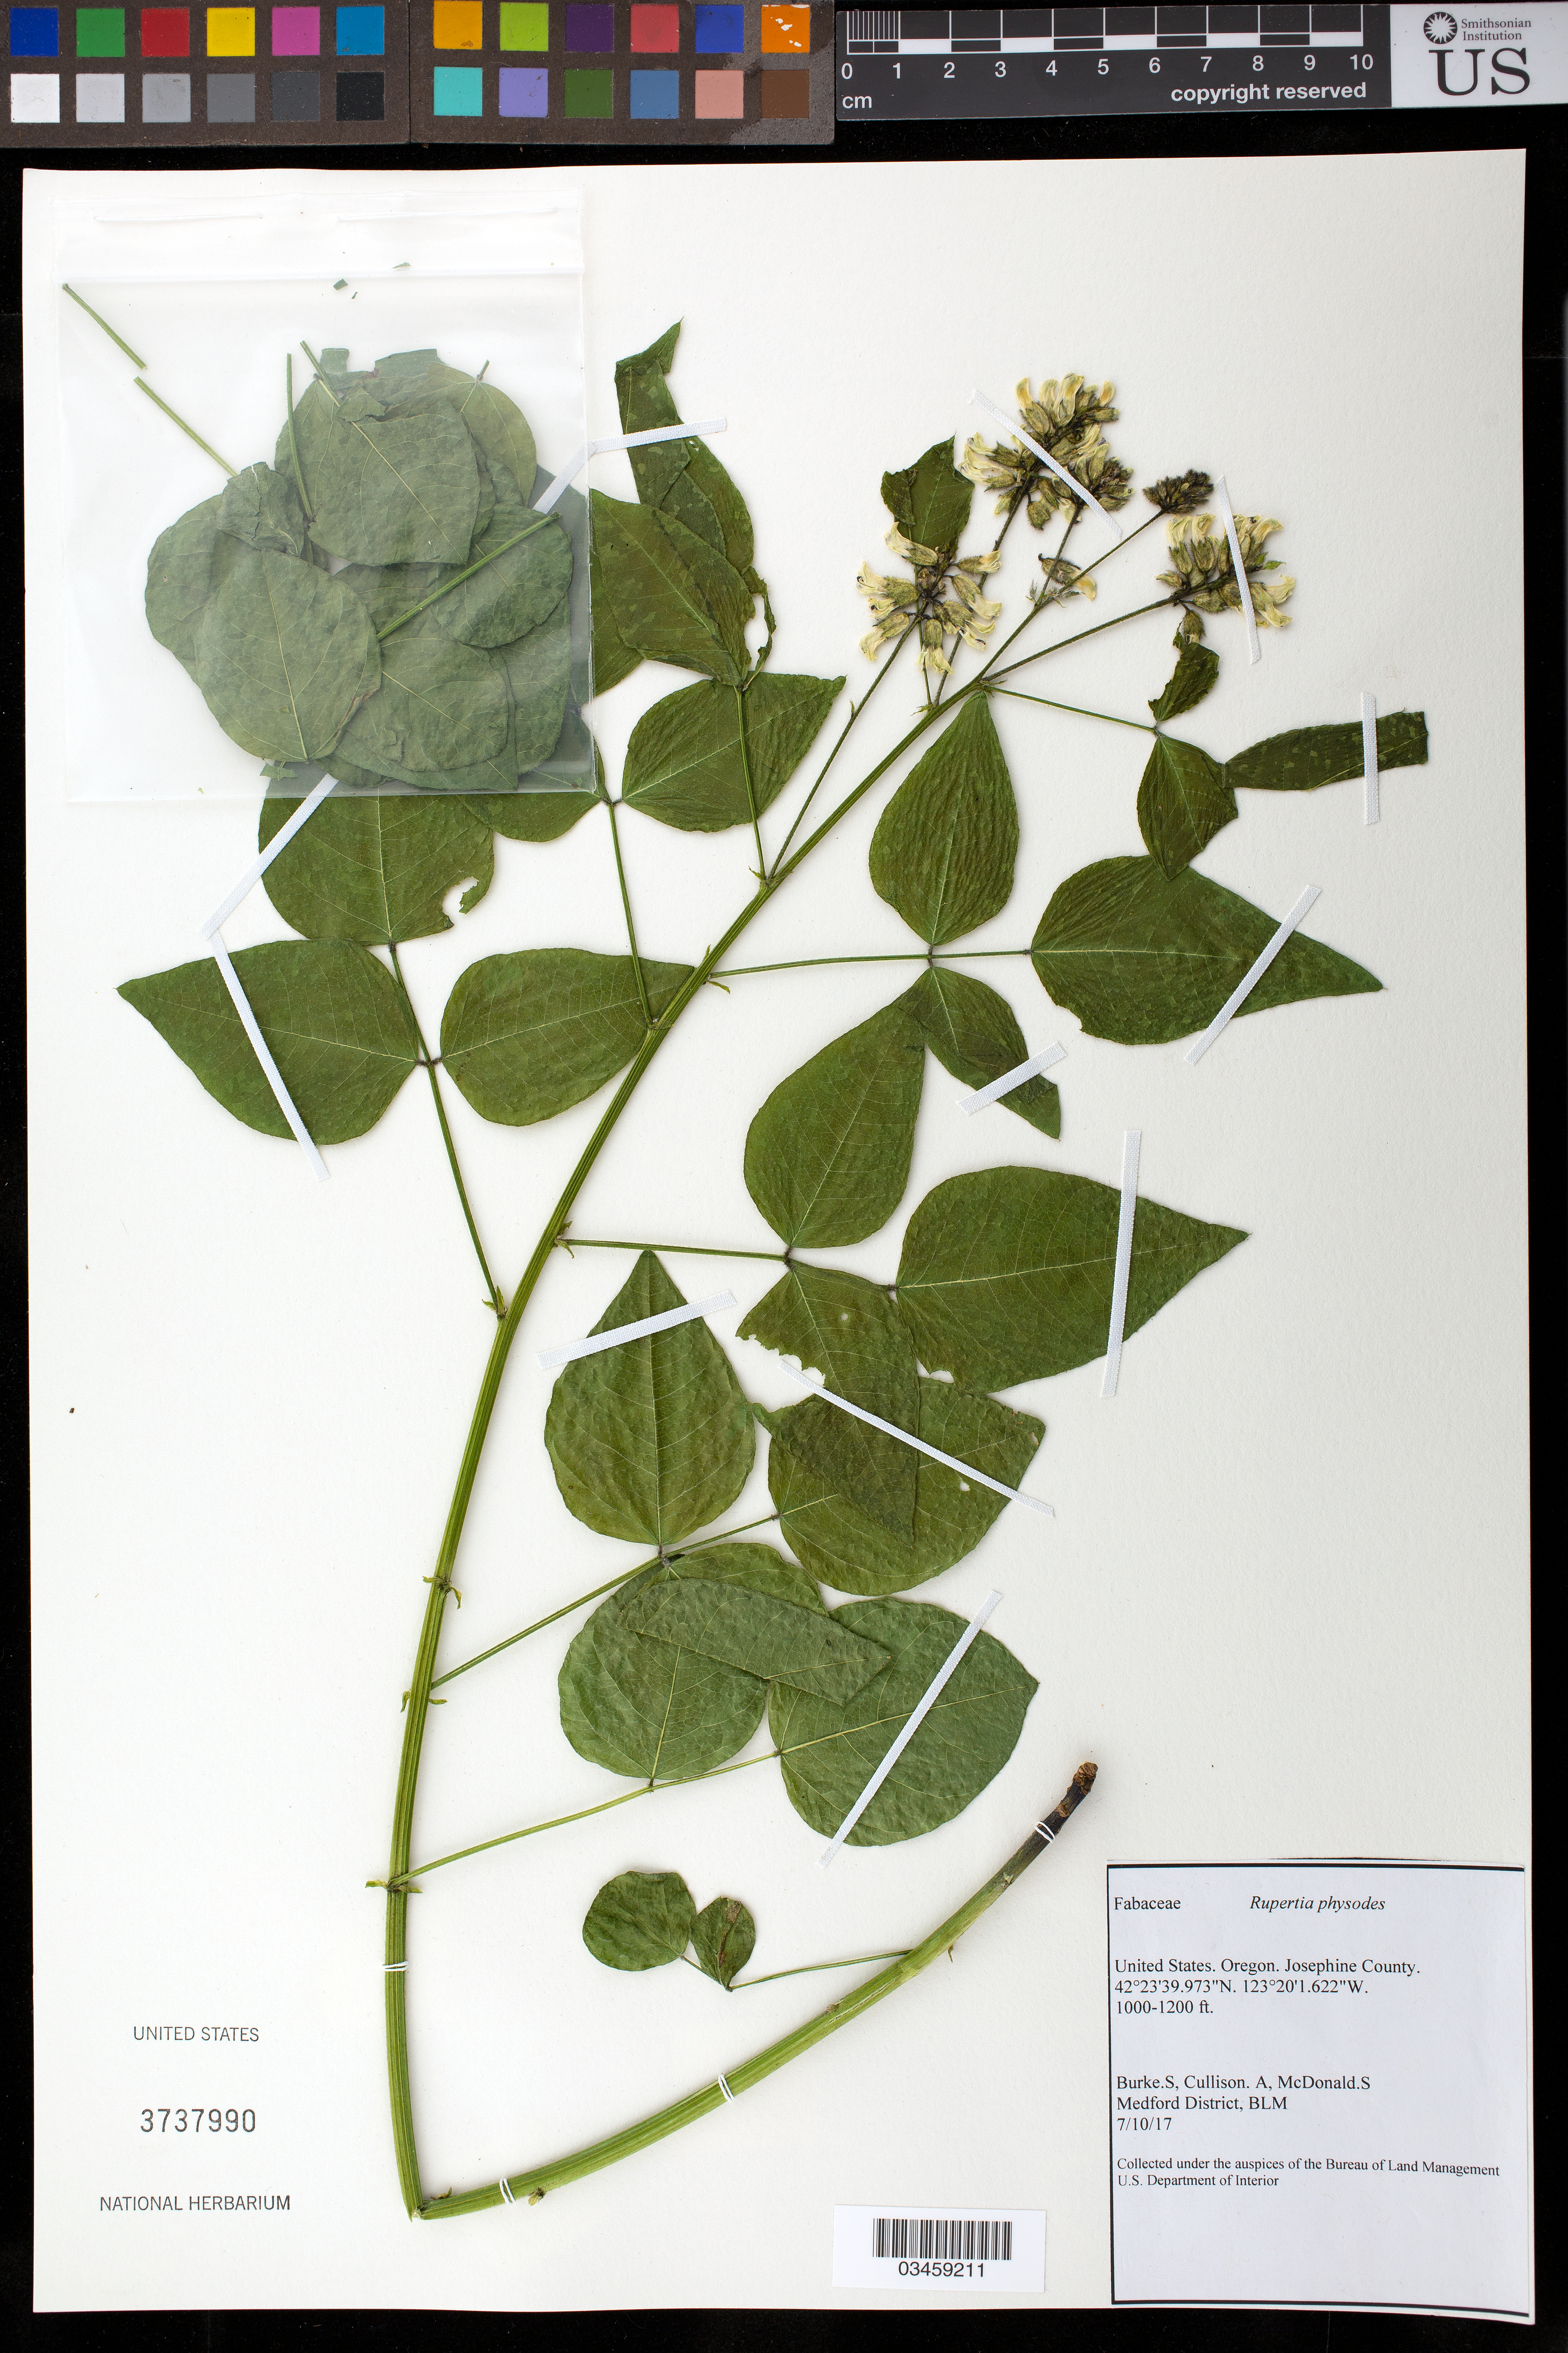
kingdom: Plantae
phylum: Tracheophyta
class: Magnoliopsida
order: Fabales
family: Fabaceae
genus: Rupertia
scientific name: Rupertia physodes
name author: (Douglas) J.W. Grimes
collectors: S. Burke, A. Cullison & S. McDonald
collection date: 2017-07-10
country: United States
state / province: Oregon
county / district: Josephine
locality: Medford District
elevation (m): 305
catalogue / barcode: US 3737990